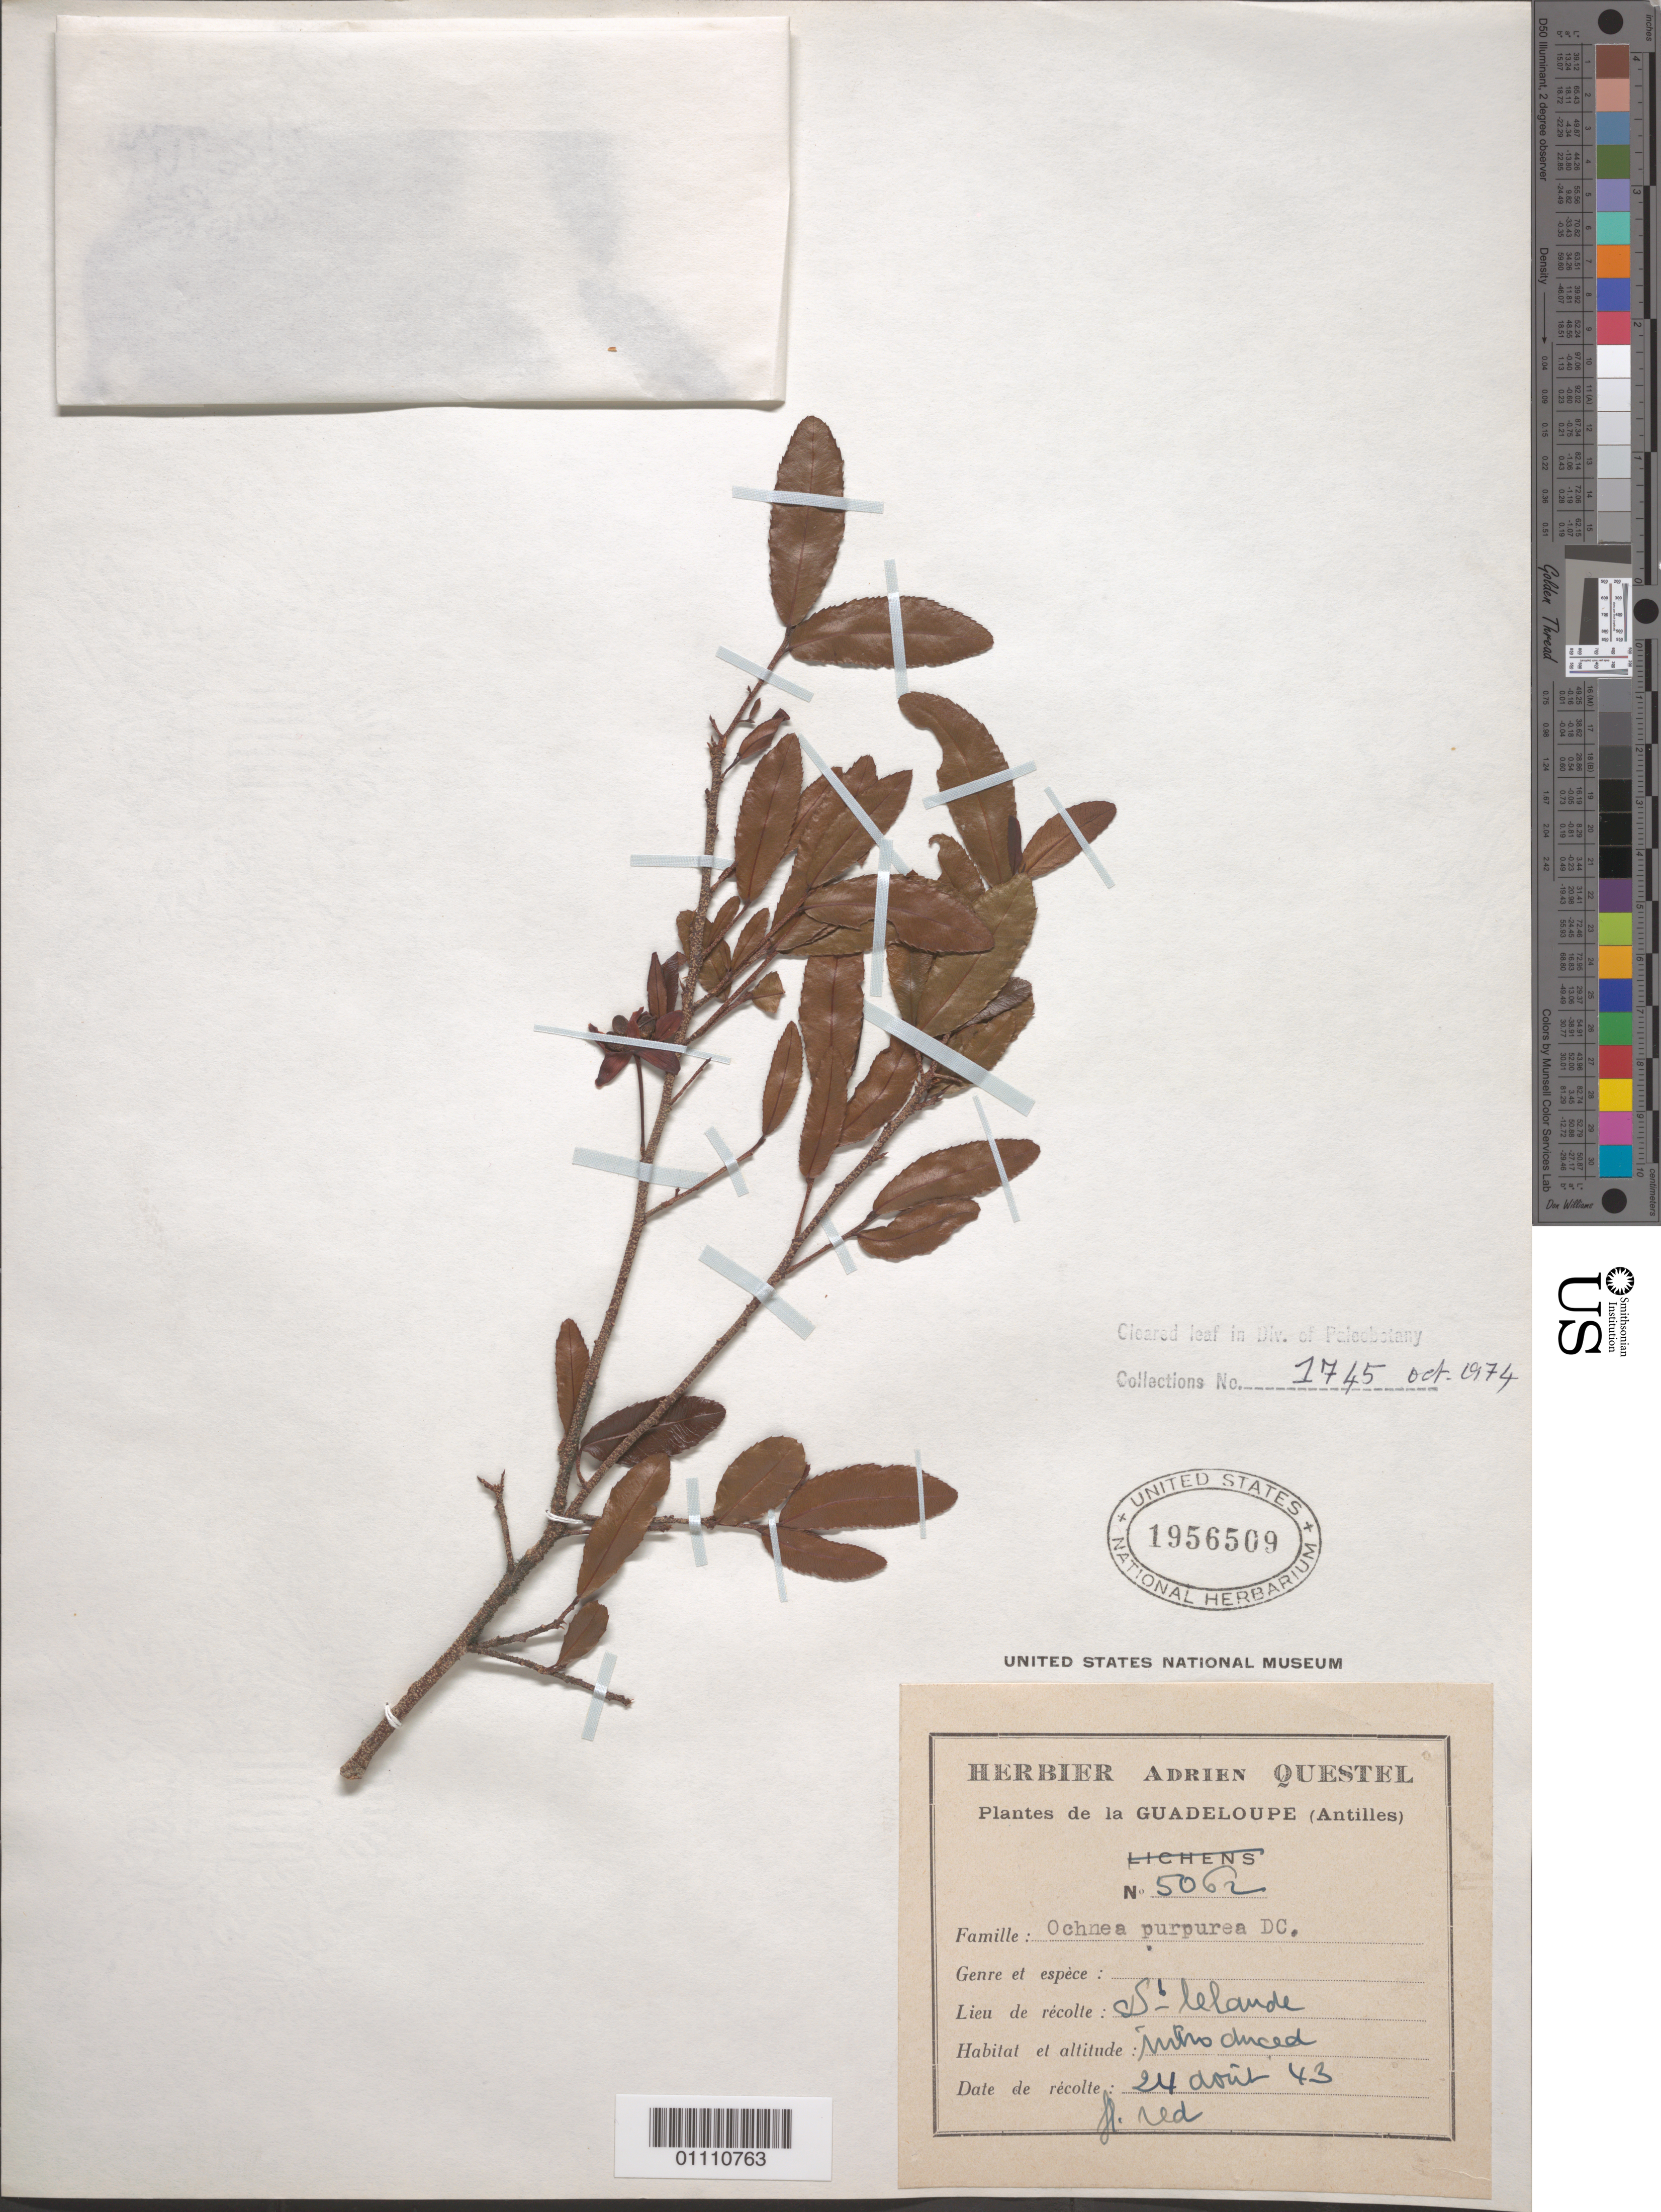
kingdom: Plantae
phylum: Tracheophyta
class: Magnoliopsida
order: Malpighiales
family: Ochnaceae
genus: Ochna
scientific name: Ochna purpurea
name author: DC.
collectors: A. Questel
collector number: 5062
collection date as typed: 24 Aug 1943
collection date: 1943-08-24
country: Guadeloupe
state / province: St. Claude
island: Basse Terre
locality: St Claude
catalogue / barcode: US 1956509